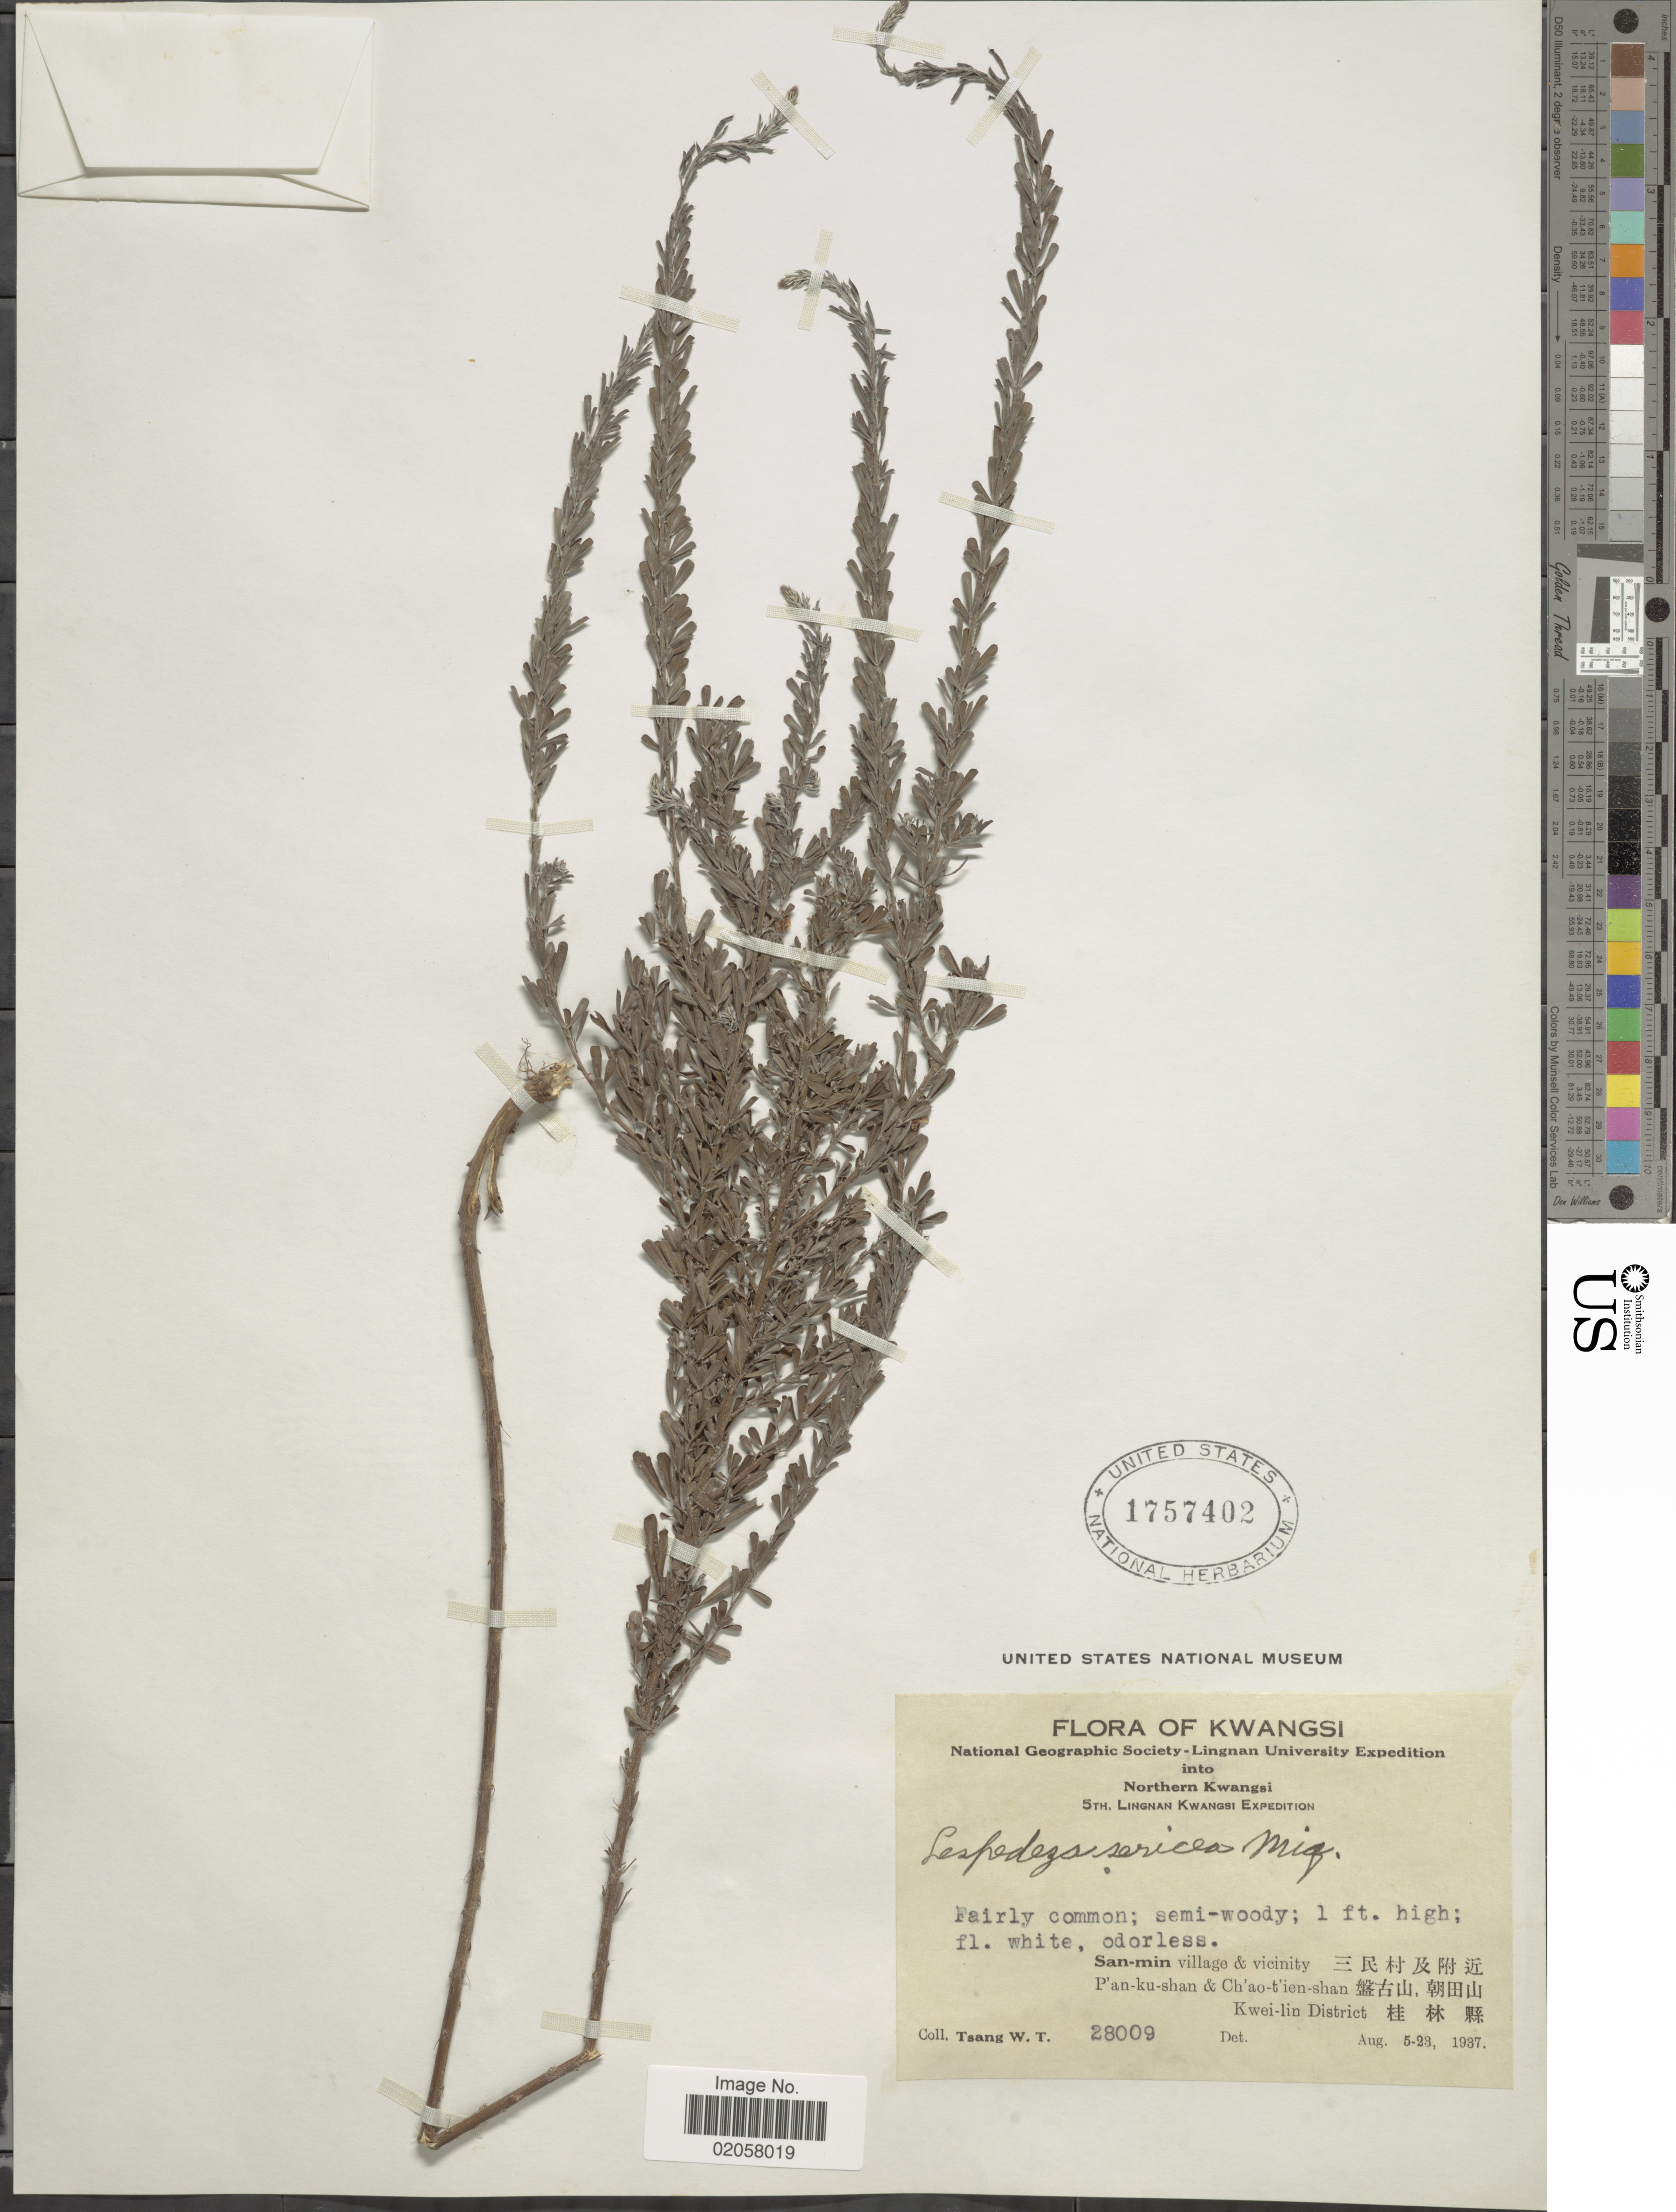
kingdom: Plantae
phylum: Tracheophyta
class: Magnoliopsida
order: Fabales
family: Fabaceae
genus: Lespedeza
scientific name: Lespedeza cuneata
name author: (Dum. Cours.) G. Don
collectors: W. T. Tsang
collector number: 28009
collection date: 1937-08-05/1937-08-23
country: China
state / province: Guangxi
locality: Kwangsi, San-min village & vicinity, P'an-ku-shan & Ch'ao-t'ien-shan, Kwei-lin District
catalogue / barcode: US 1757402